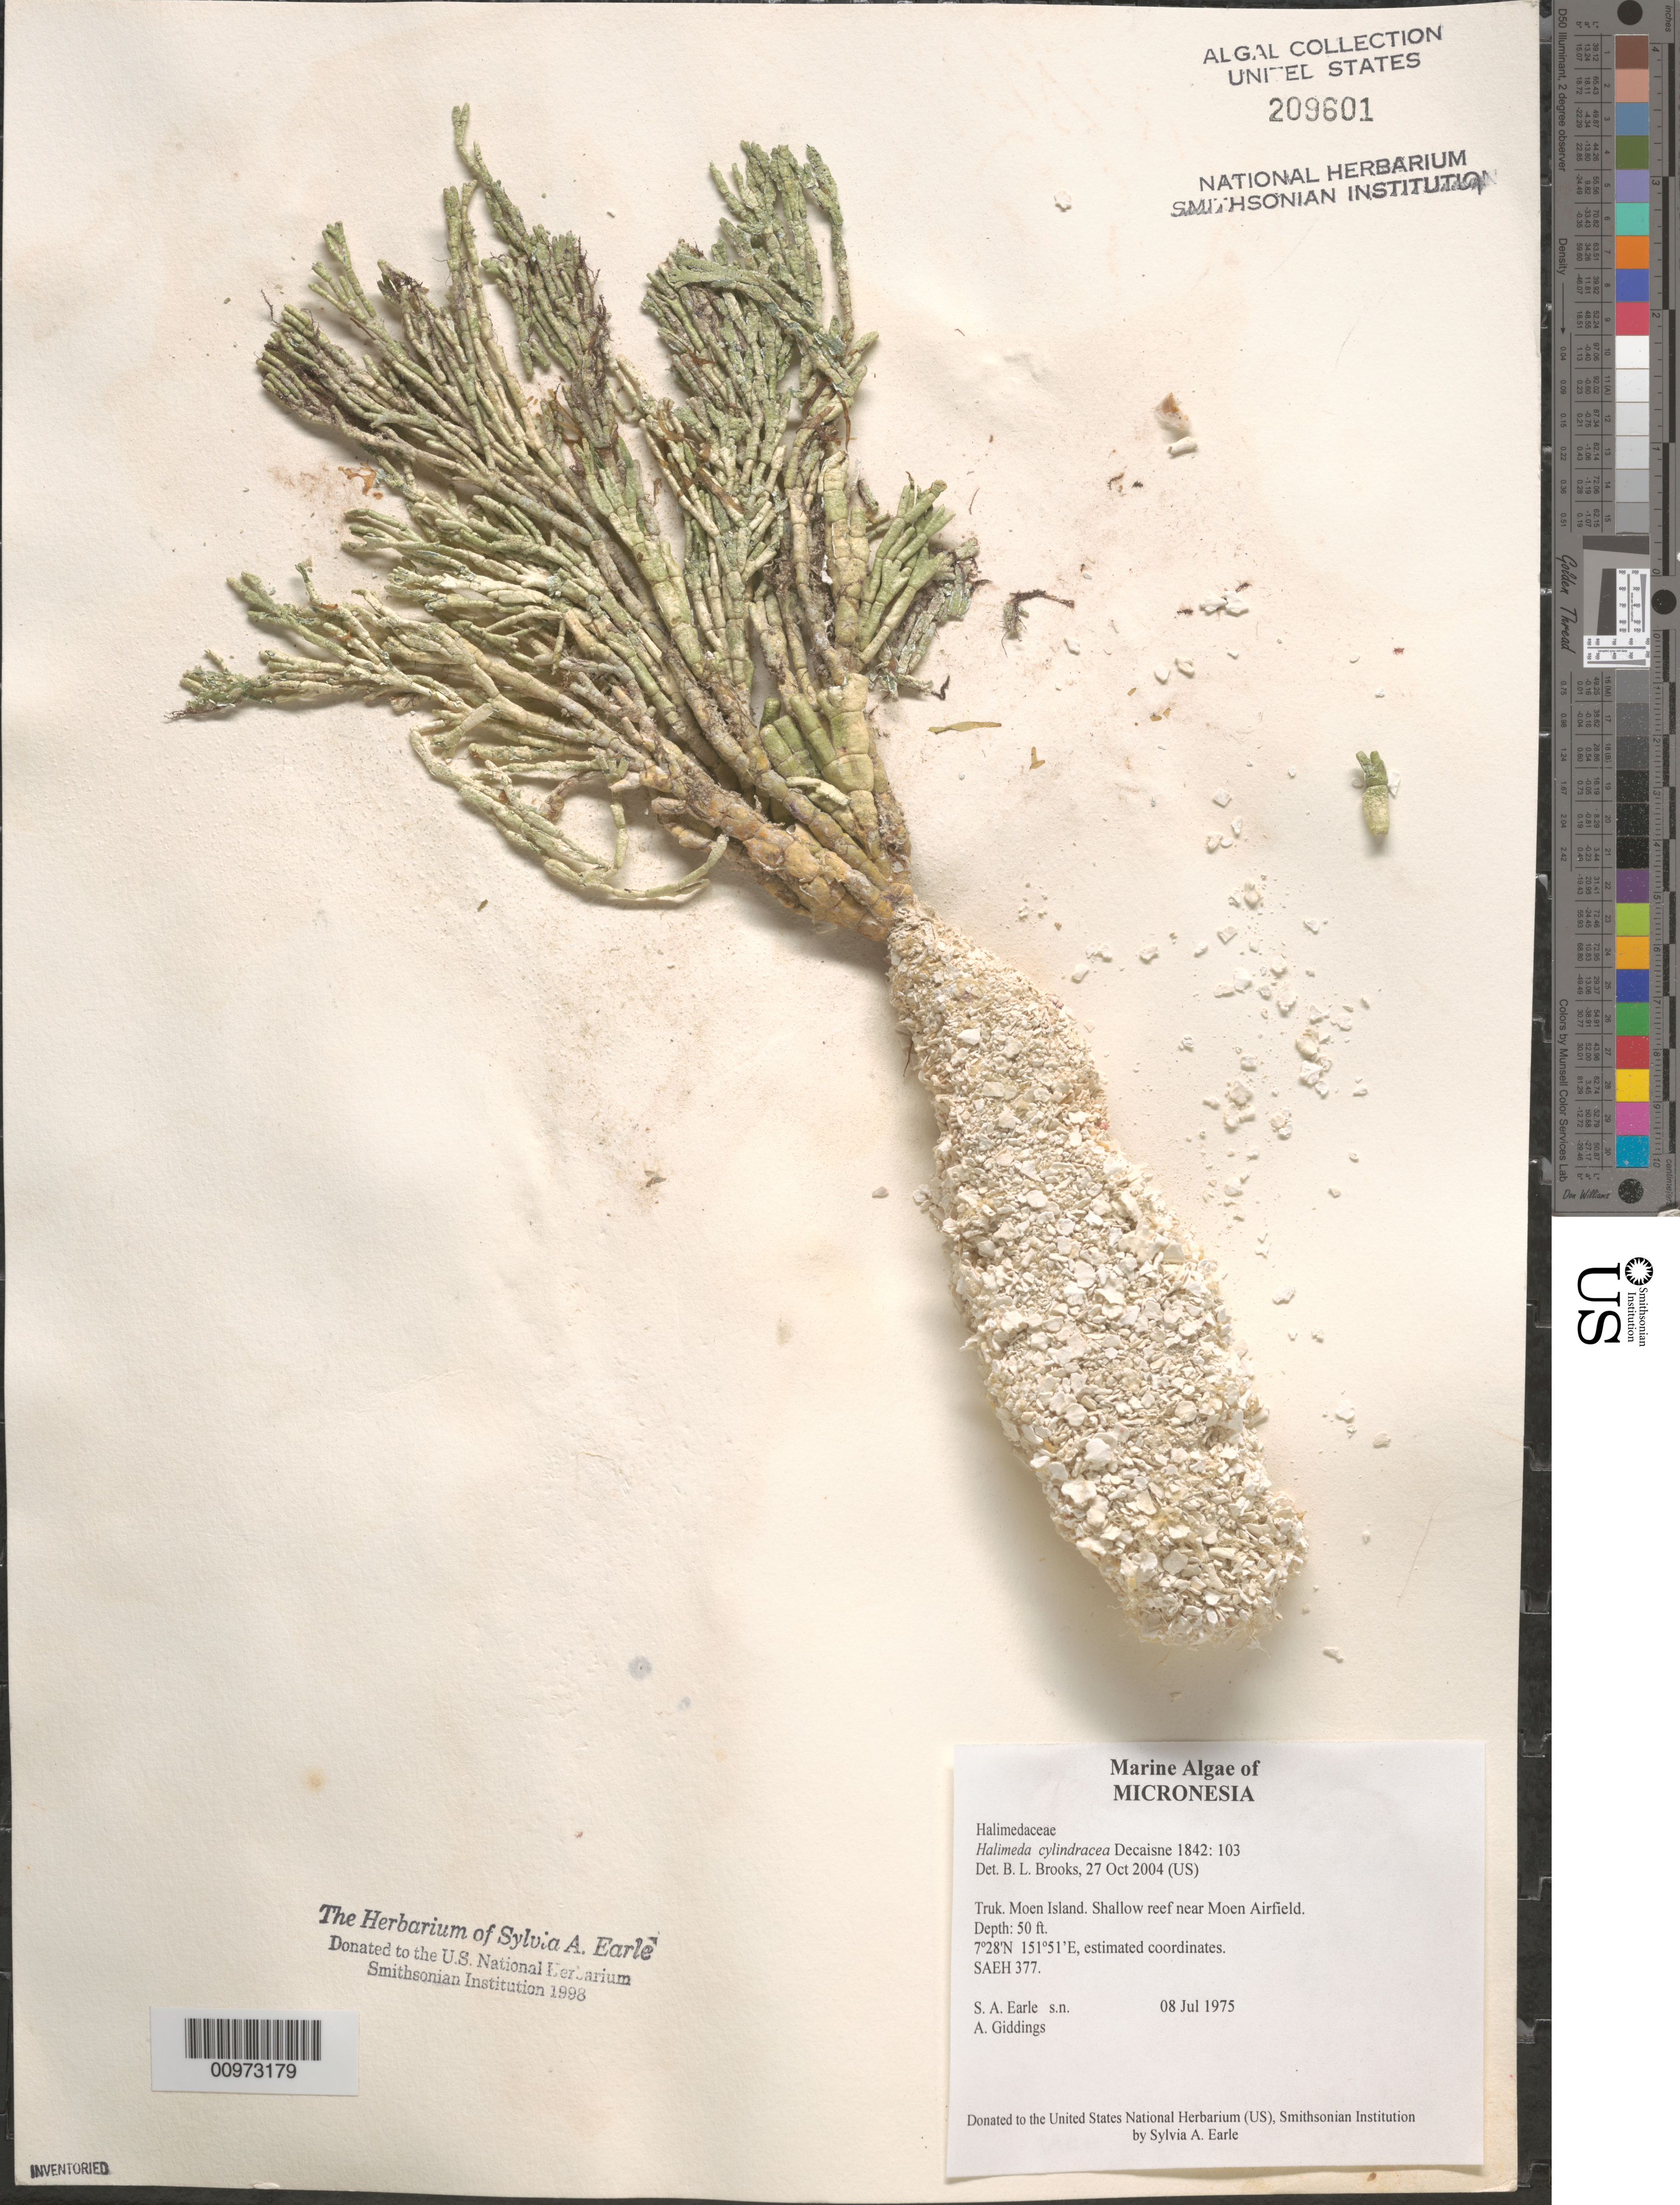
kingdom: Plantae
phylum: Chlorophyta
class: Ulvophyceae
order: Bryopsidales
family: Halimedaceae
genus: Halimeda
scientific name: Halimeda cylindracea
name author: Decne.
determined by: Brooks, B. L., (BOT), Smithsonian Institution - National Museum of Natural History (UNITED STATES)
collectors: S. A. Earle & A. Giddings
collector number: SAEH 377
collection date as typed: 08 Jul 1975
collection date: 1975-07-08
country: Micronesia, Federated States of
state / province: Truk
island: Moen [Wono]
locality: Shallow reef near Moen Airfield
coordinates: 7 28'N, 151 51'E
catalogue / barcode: US 209601